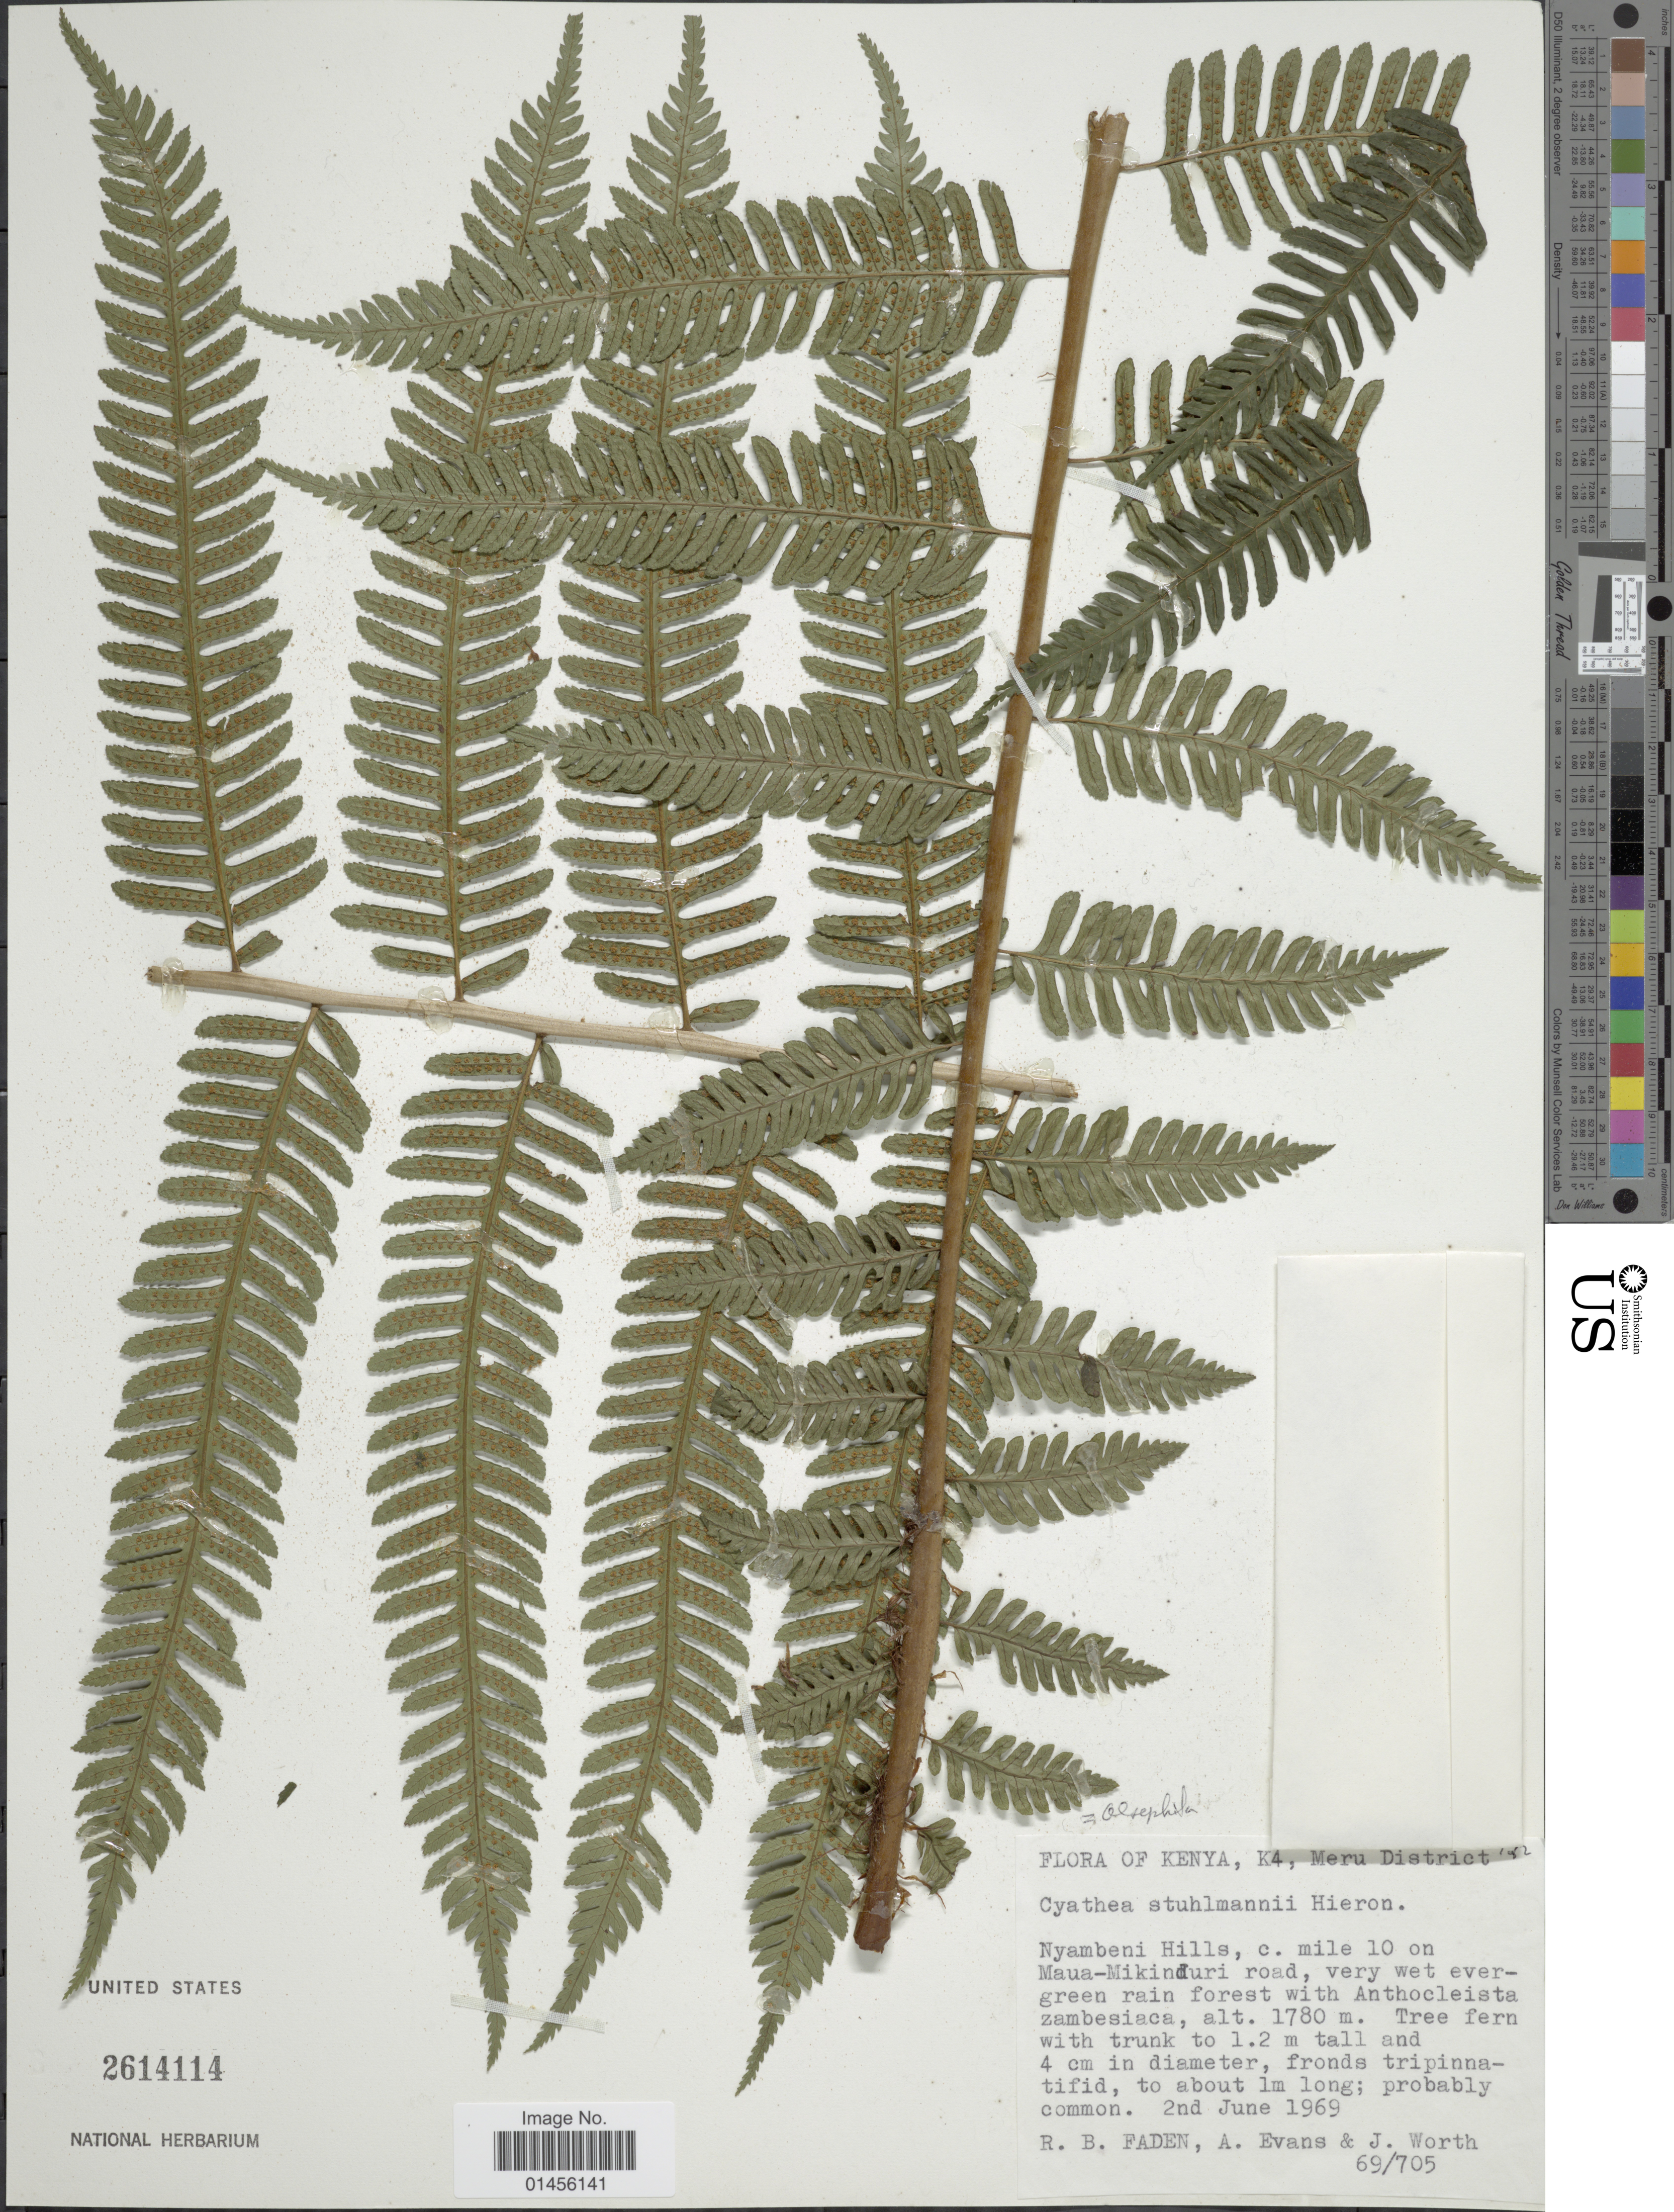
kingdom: Plantae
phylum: Tracheophyta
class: Polypodiopsida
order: Cyatheales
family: Cyatheaceae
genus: Alsophila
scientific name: Alsophila stuhlmannii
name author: (Hieron.) R.M. Tryon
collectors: R. B. Faden, A. Evans & J. Worth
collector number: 69/705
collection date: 1969-06-02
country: Kenya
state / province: Meru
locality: Meru District, Nyambeni Hills, c. mile 10 on Maua-Mikinduri road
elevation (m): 1780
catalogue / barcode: US 2614114